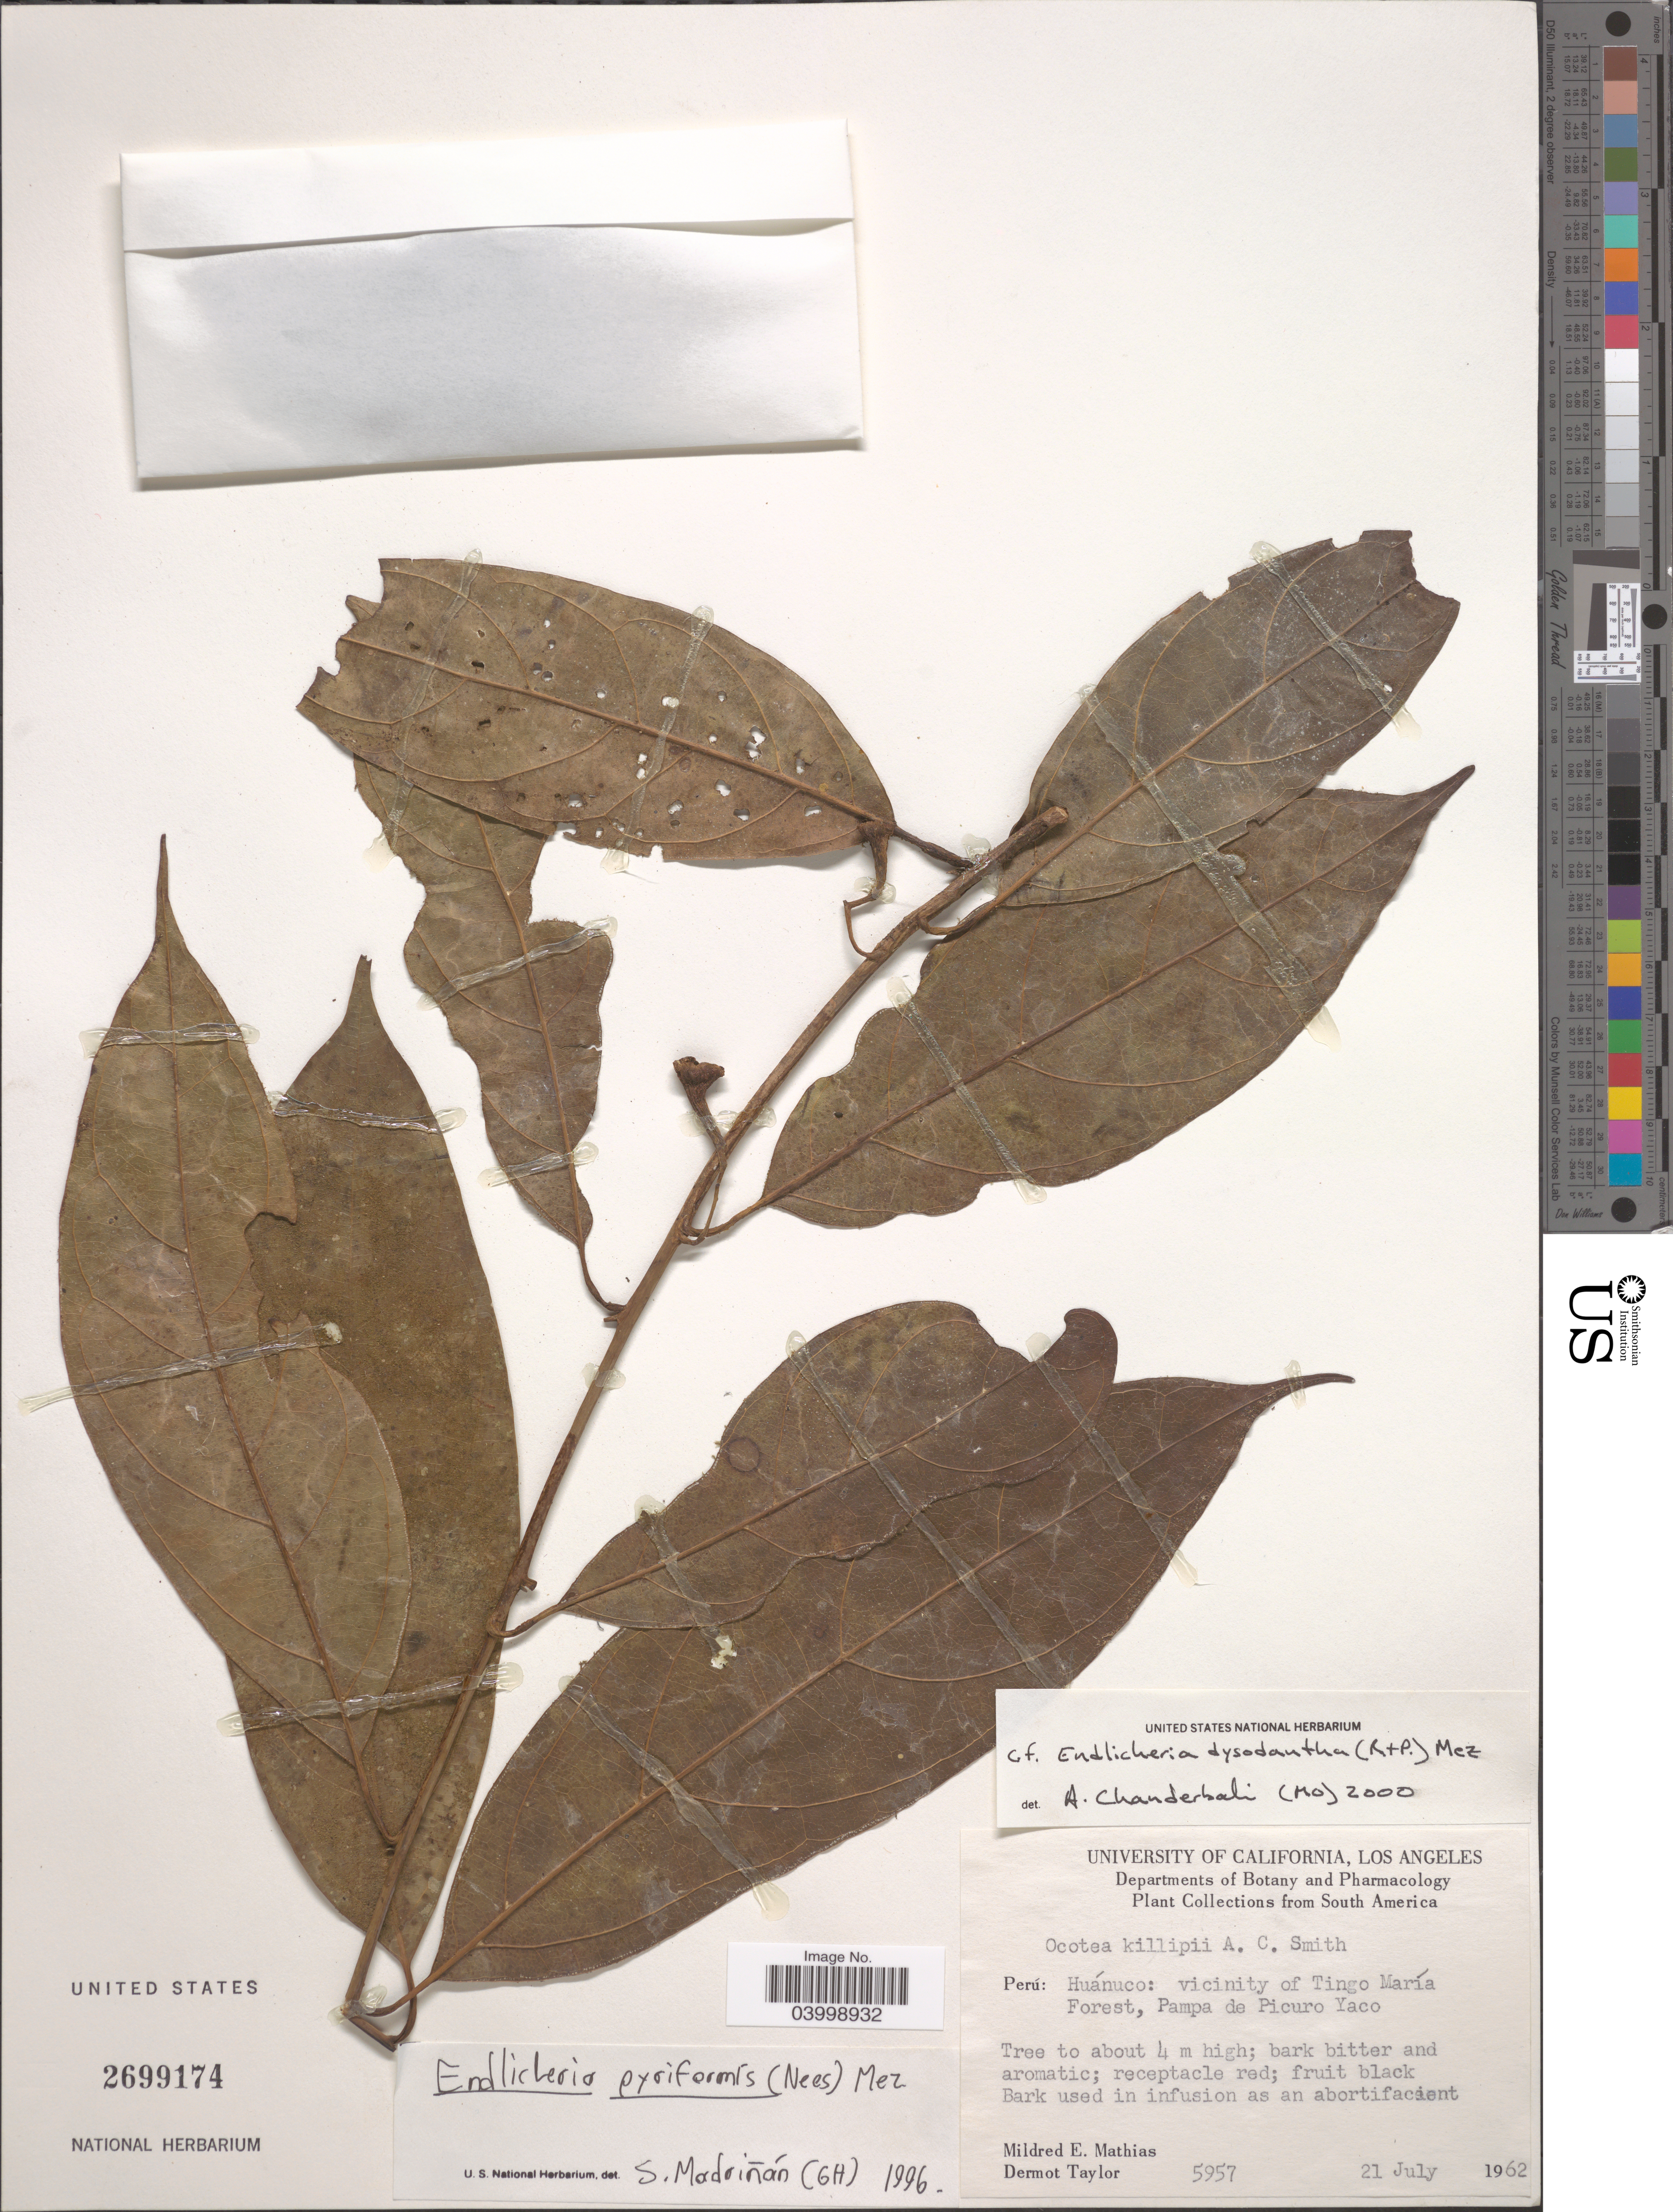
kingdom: Plantae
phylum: Tracheophyta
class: Magnoliopsida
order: Laurales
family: Lauraceae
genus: Endlicheria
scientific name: Endlicheria dysodantha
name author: Mez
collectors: M. E. Mathias & D. Taylor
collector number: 5957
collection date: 1962-07-21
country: Peru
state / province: Huánuco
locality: Vicinity of Tingo María Forest, Pampa de Picuro Yaco.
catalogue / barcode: US 2699174